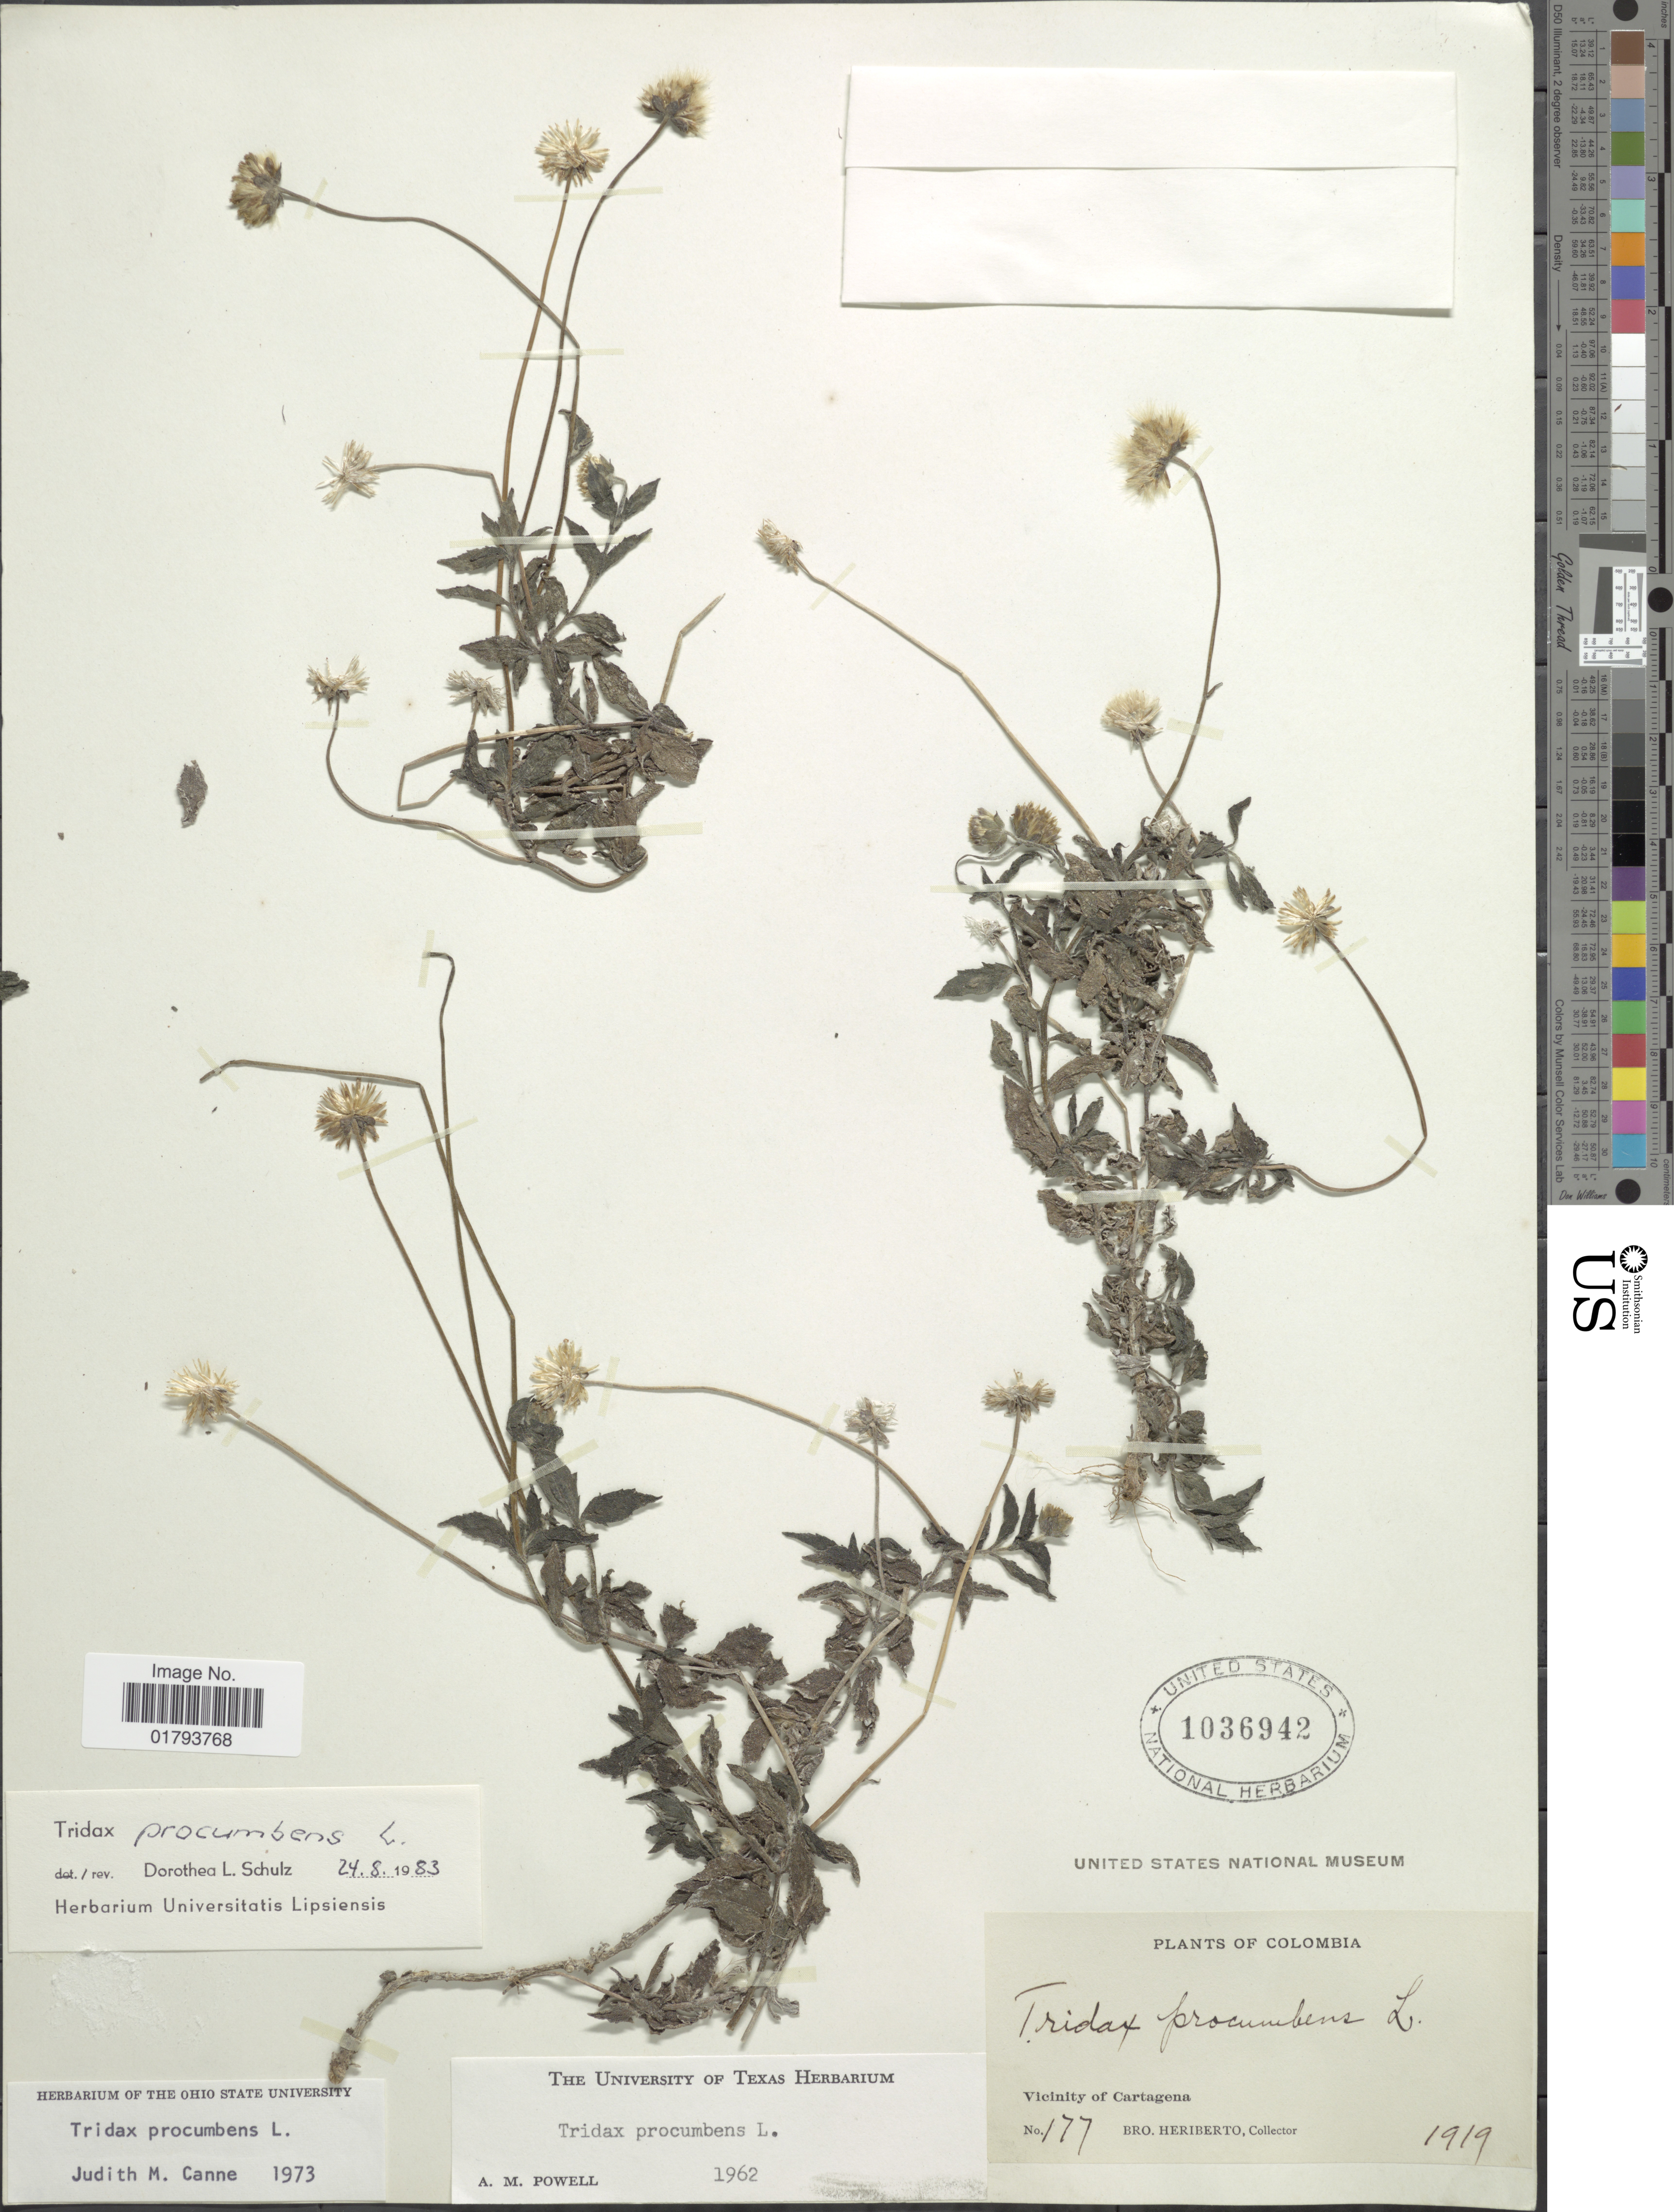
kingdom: Plantae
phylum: Tracheophyta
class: Magnoliopsida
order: Asterales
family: Asteraceae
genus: Tridax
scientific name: Tridax procumbens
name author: L.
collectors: B. Heriberto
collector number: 177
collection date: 1919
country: Colombia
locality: Vicinity of Cartagena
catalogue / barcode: US 1036942